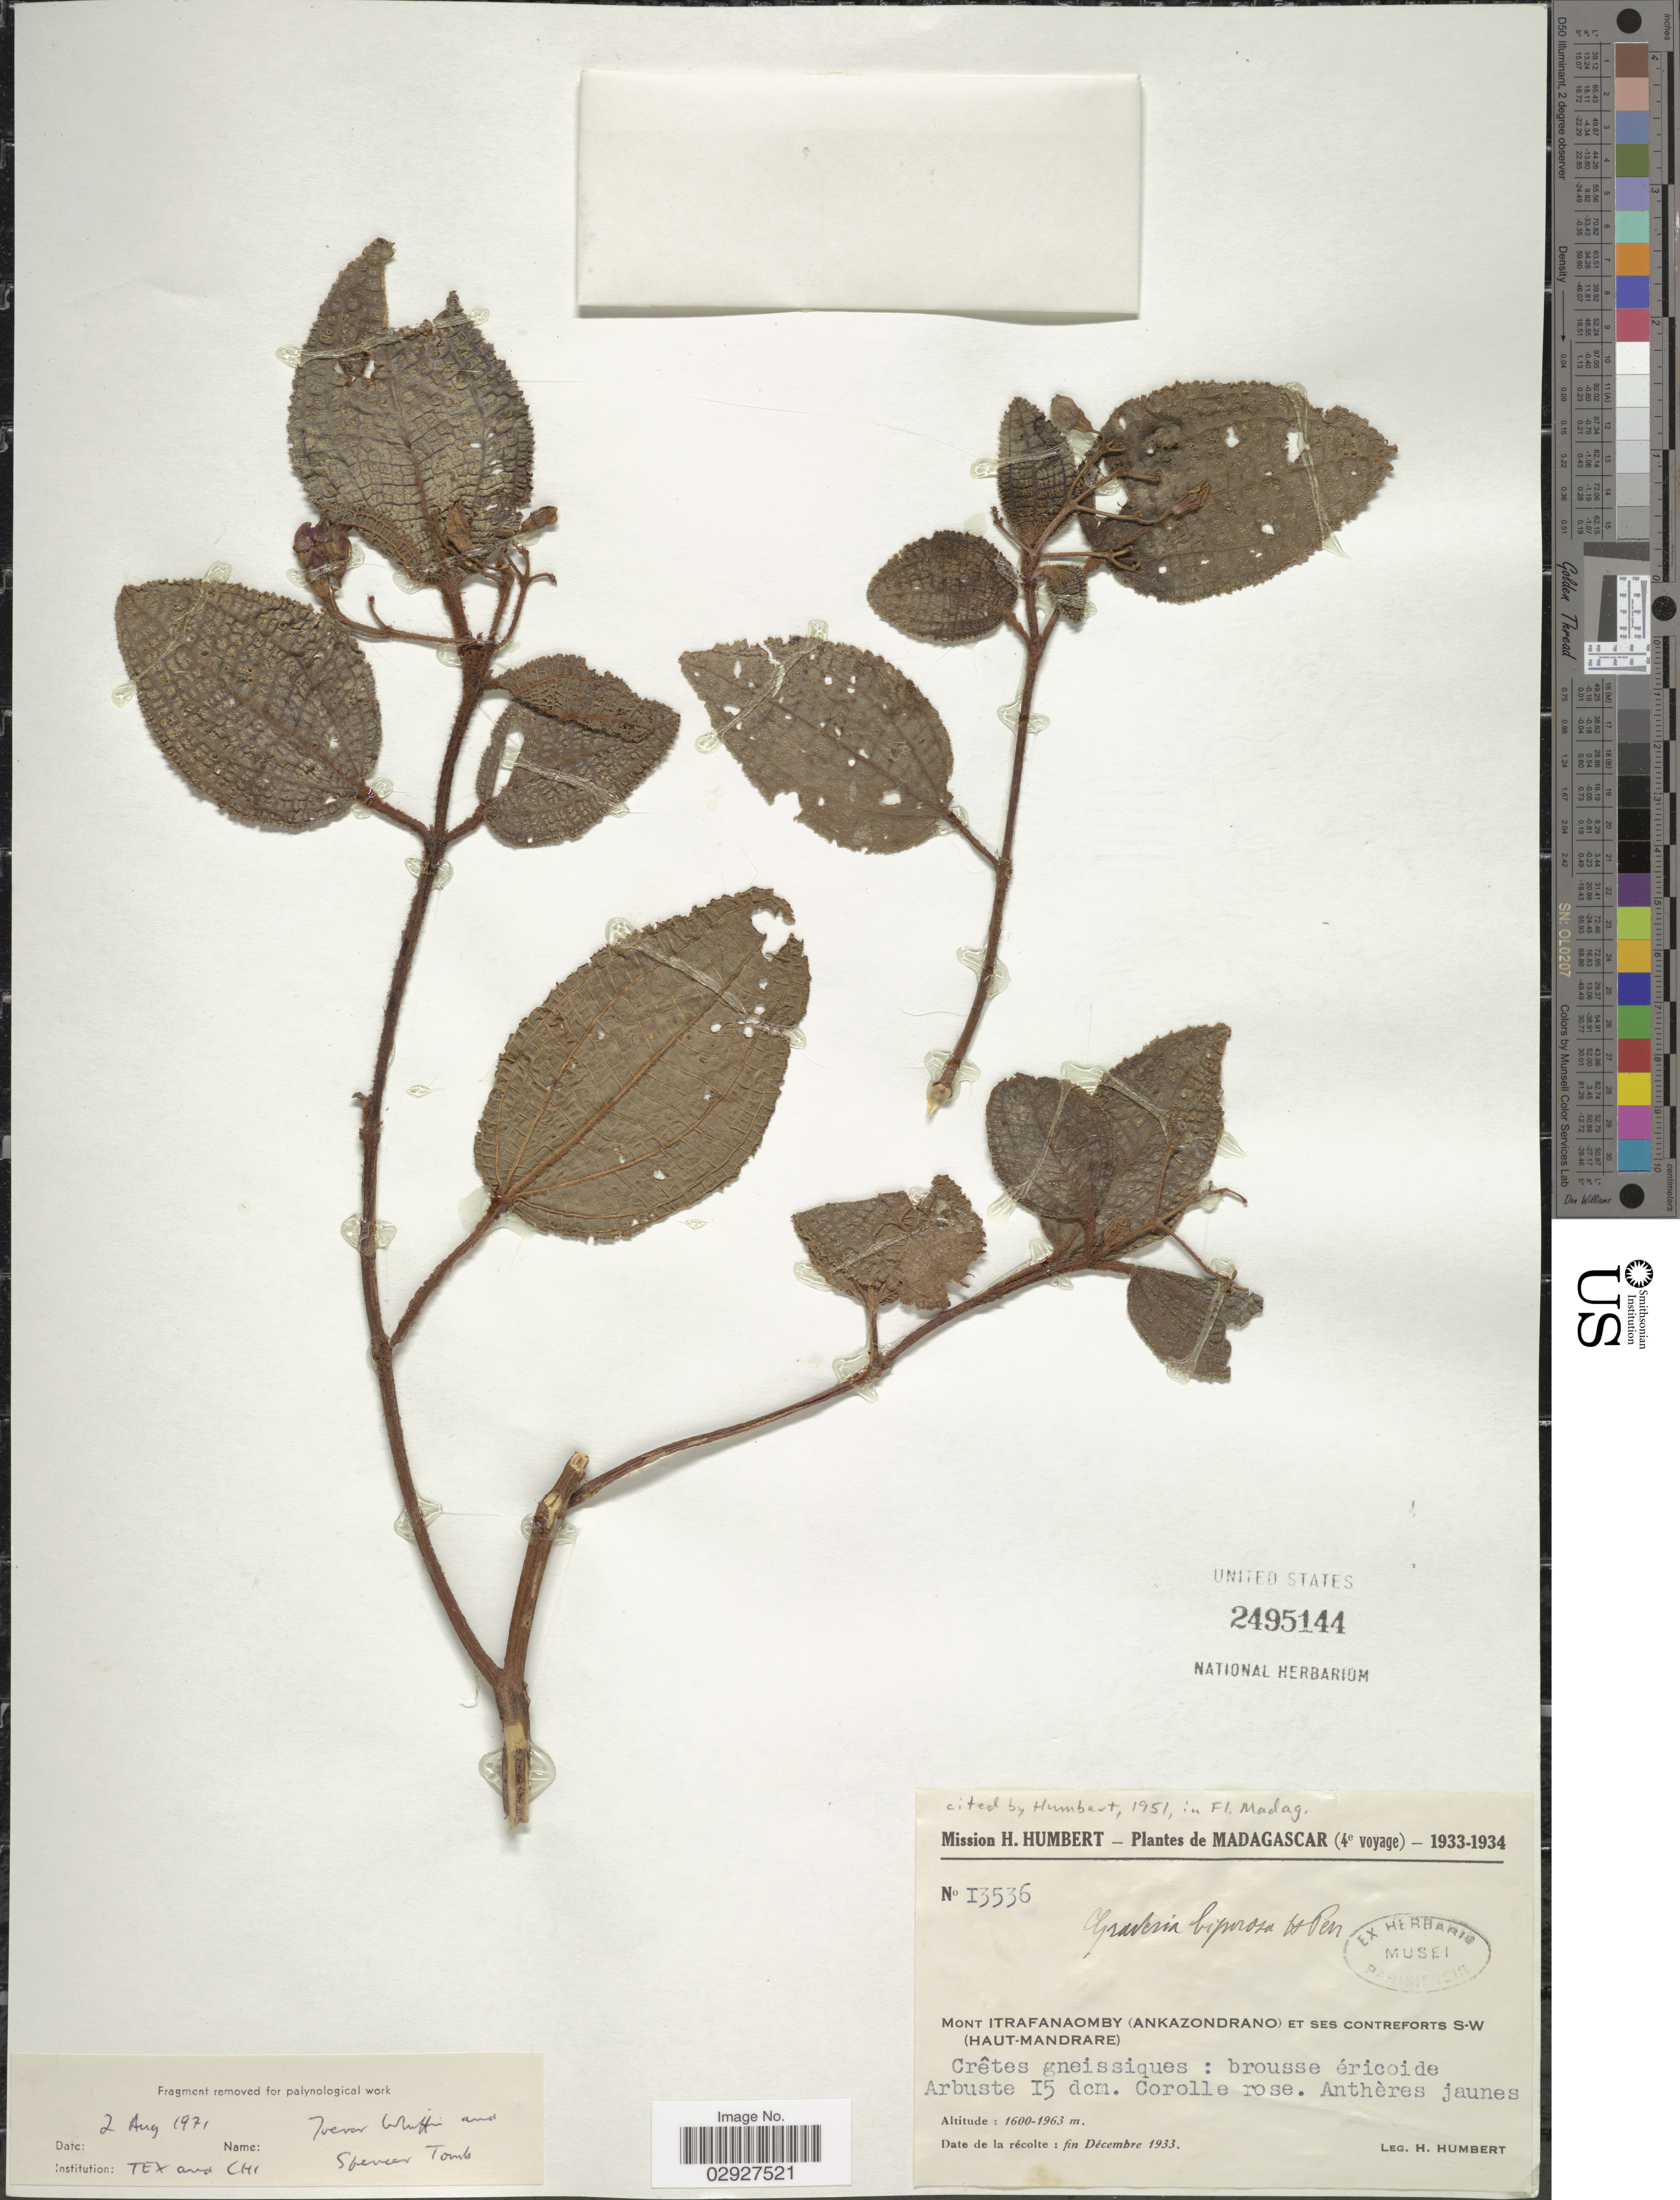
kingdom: Plantae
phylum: Tracheophyta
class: Magnoliopsida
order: Myrtales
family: Melastomataceae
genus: Gravesia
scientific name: Gravesia biporosa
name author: H. Perrier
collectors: H. Humbert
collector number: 13536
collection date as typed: fin Décembre 1933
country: Madagascar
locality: Mont Intrafanaomby (ankazondrano) et ses contreforts S-W (Haut-Mandrare).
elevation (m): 1600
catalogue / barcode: US 2495144